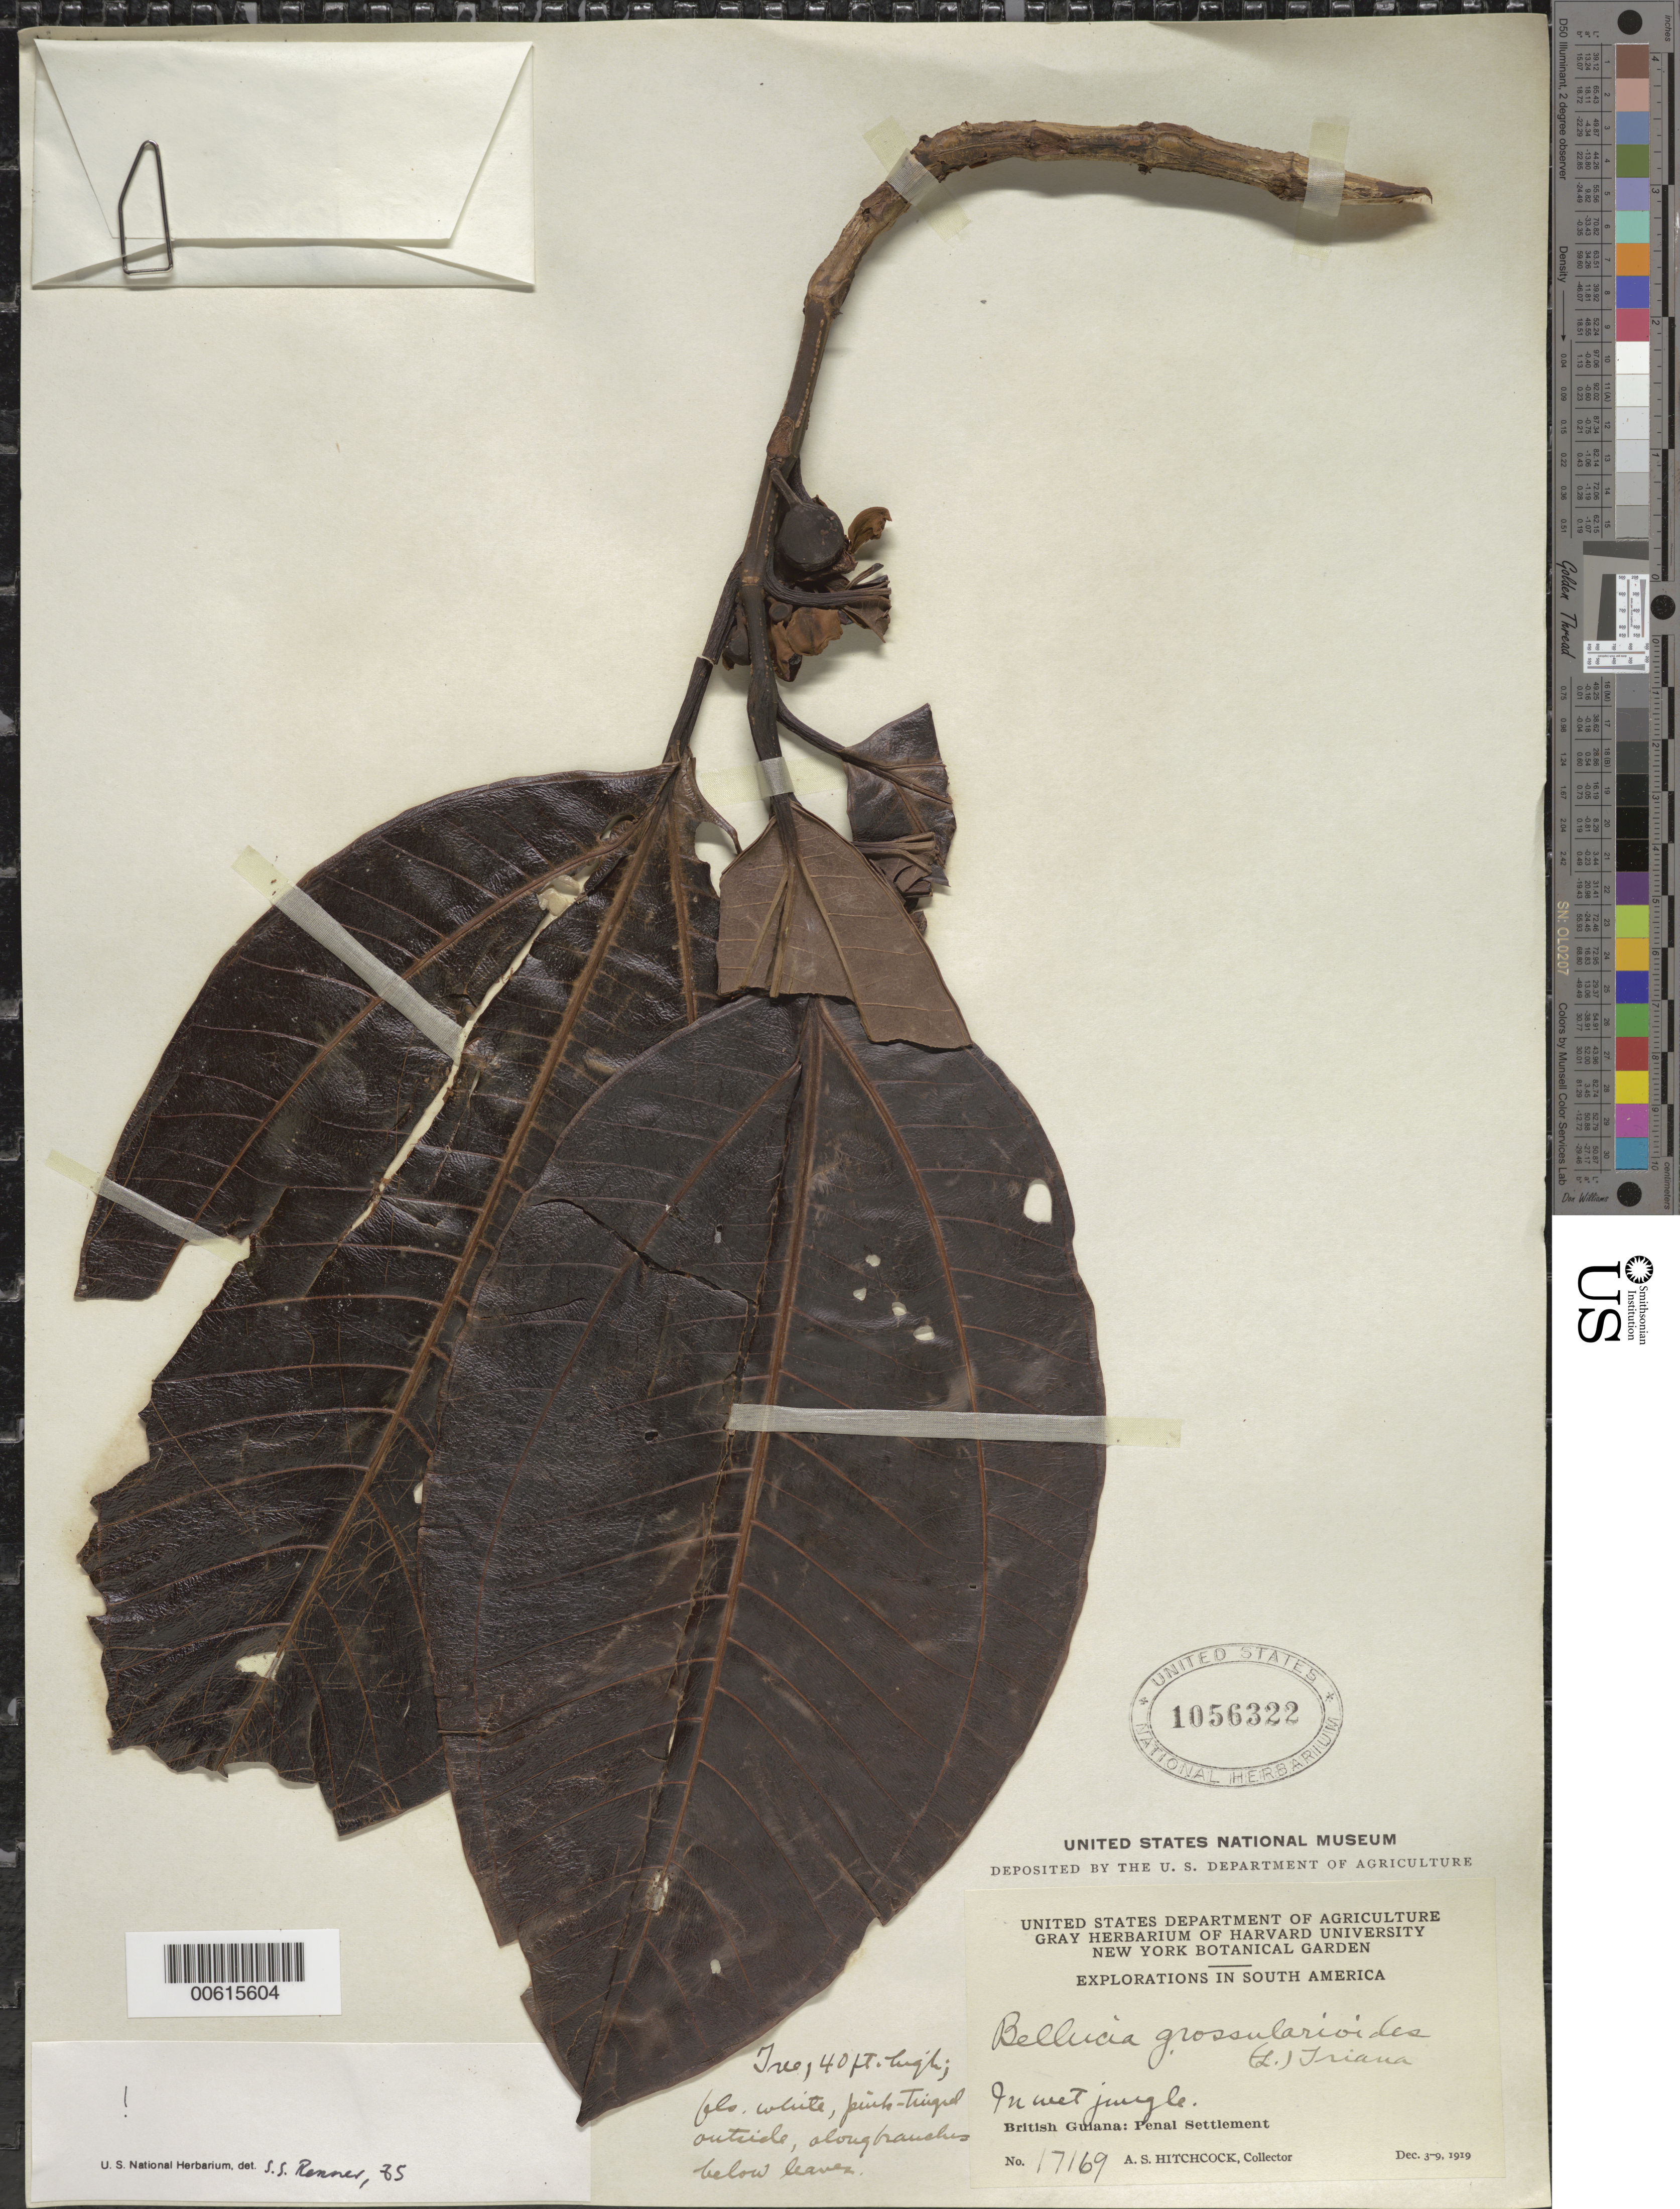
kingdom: Plantae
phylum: Tracheophyta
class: Magnoliopsida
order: Myrtales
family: Melastomataceae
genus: Bellucia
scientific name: Bellucia grossularioides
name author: (L.) Triana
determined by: Renner, S. S.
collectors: A. S. Hitchcock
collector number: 17169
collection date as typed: Dec. 3-9, 1919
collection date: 1919-12-03/1919-12-09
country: Guyana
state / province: Cuyuni-Mazaruni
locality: Penal Settlement, on W side of Essequibo River, near mouth of Mazaruni River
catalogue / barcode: US 1056322